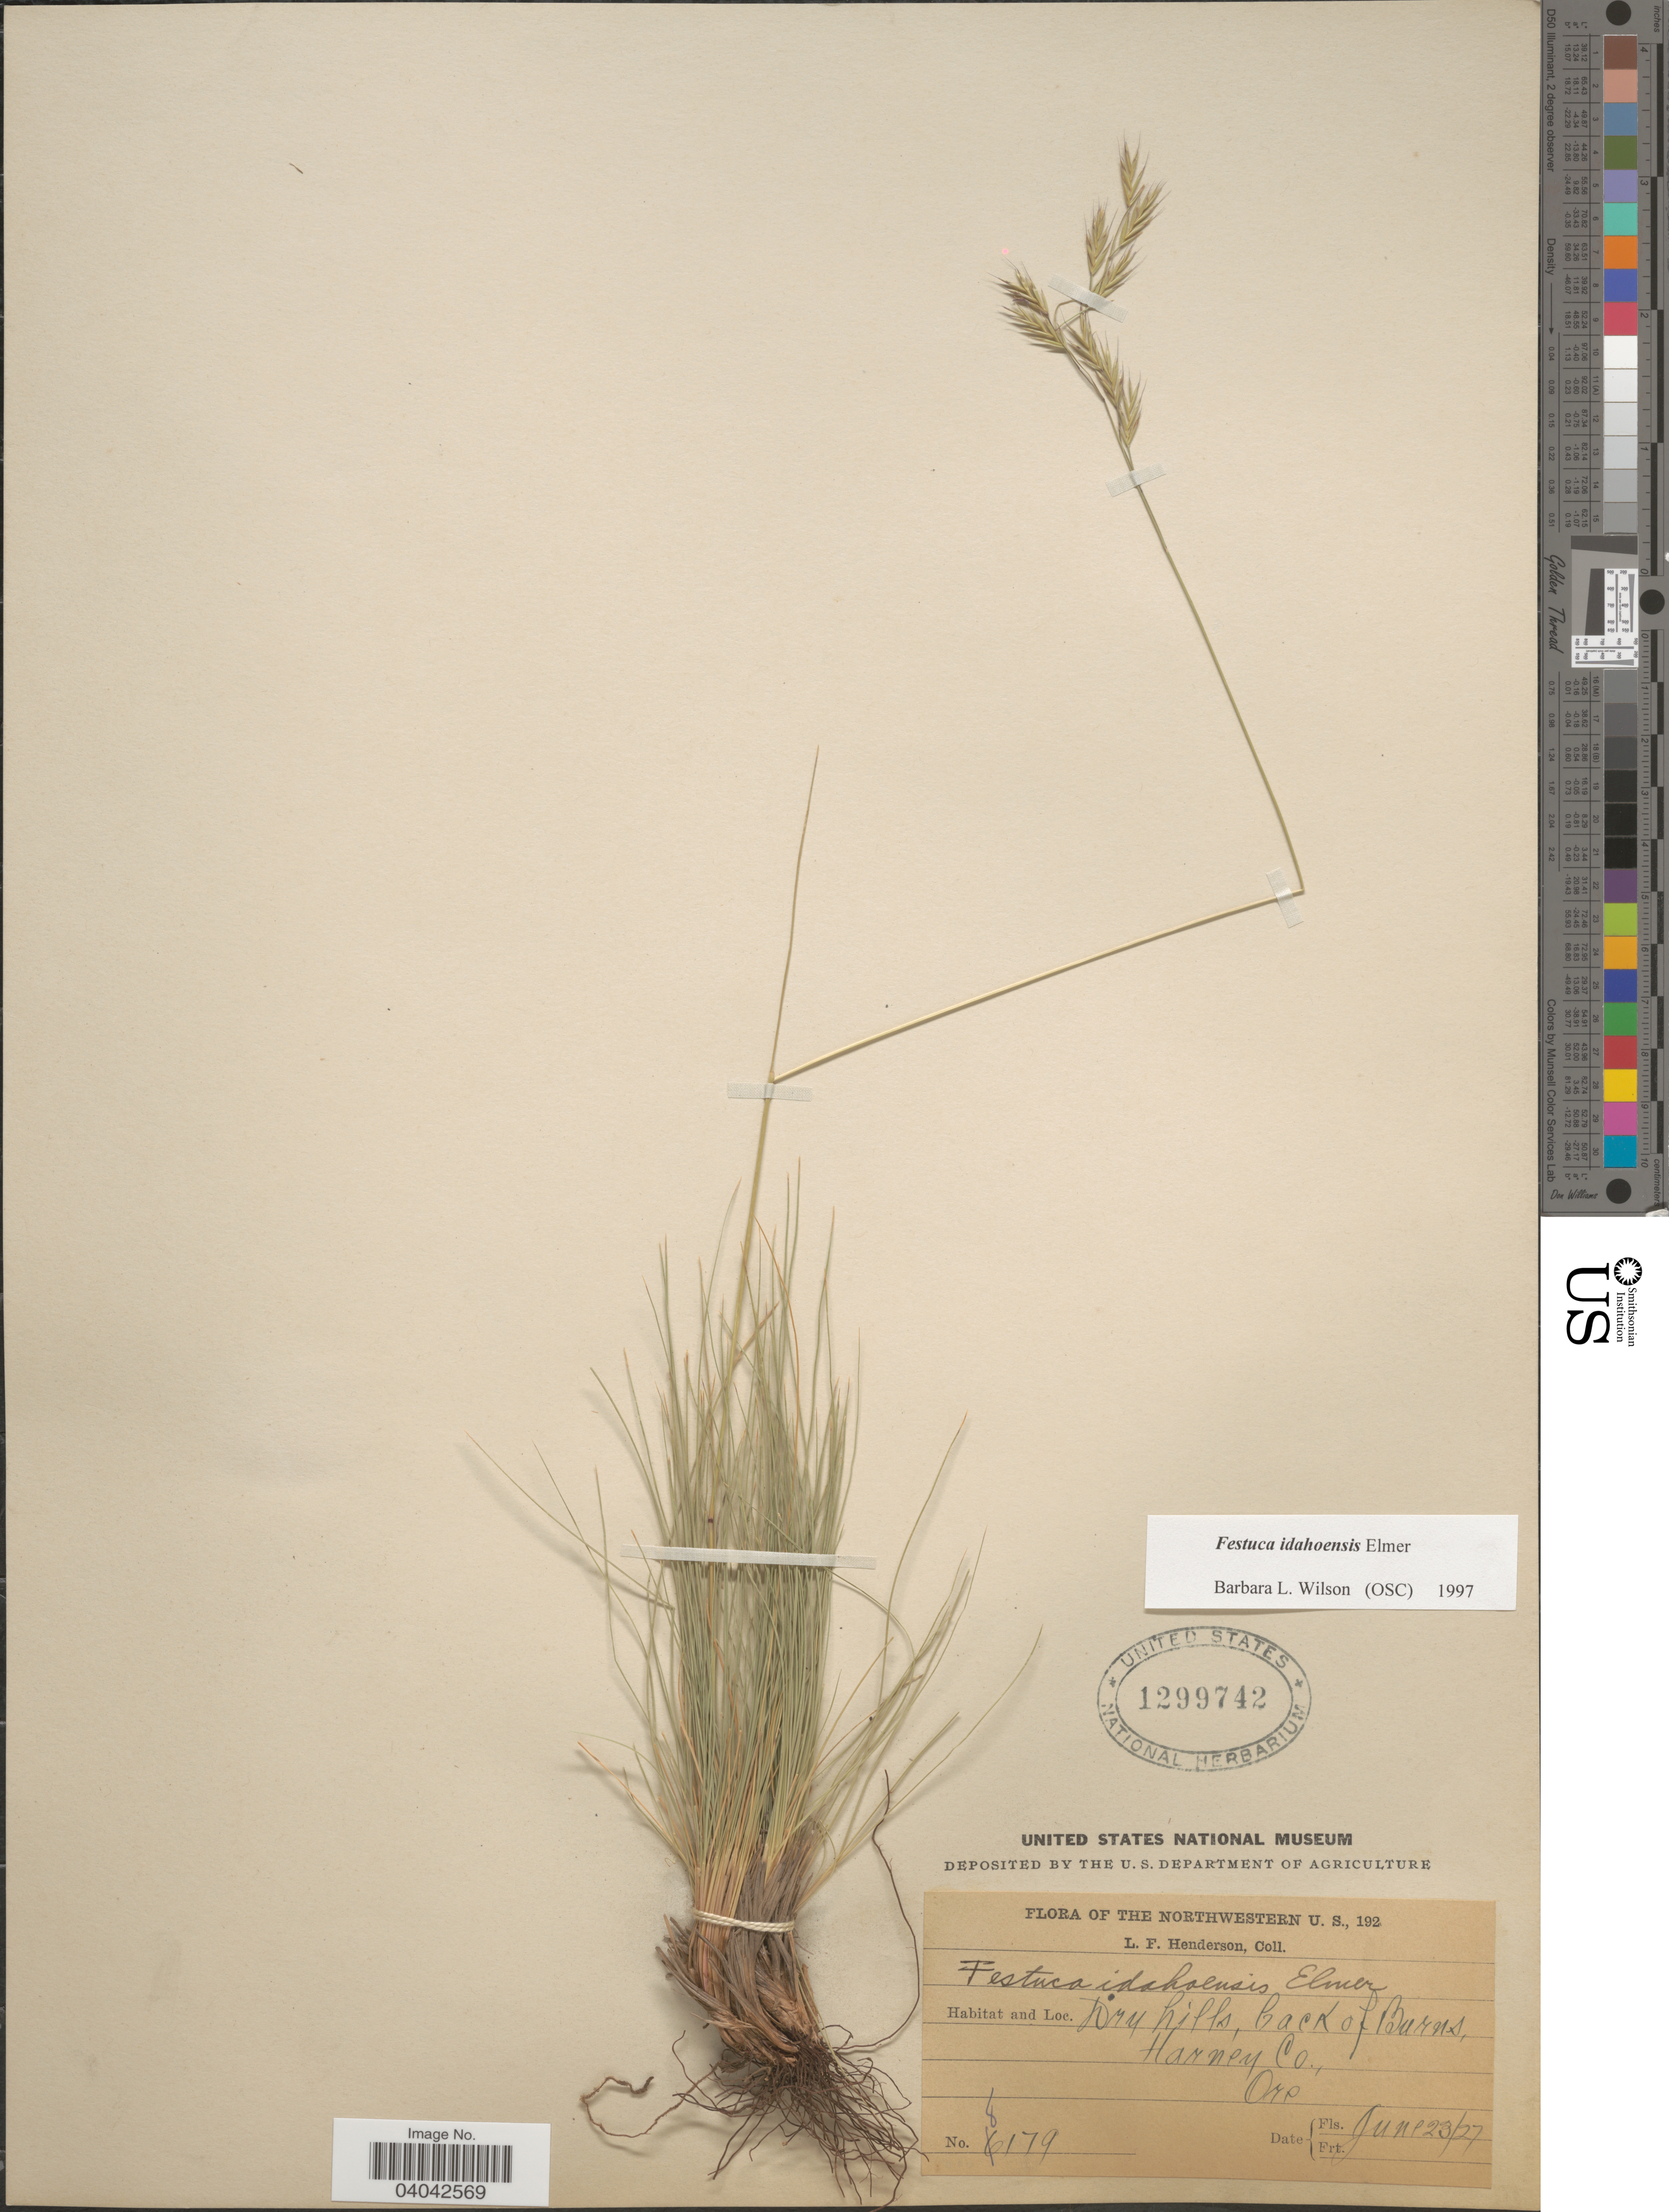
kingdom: Plantae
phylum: Tracheophyta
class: Liliopsida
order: Poales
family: Poaceae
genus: Festuca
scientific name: Festuca idahoensis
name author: Elmer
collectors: L. Henderson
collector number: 8179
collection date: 1927-06-23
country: United States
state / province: Oregon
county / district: Harney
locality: The Northwestern U.S. Back of Barns, Harney Co.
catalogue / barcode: US 1299742